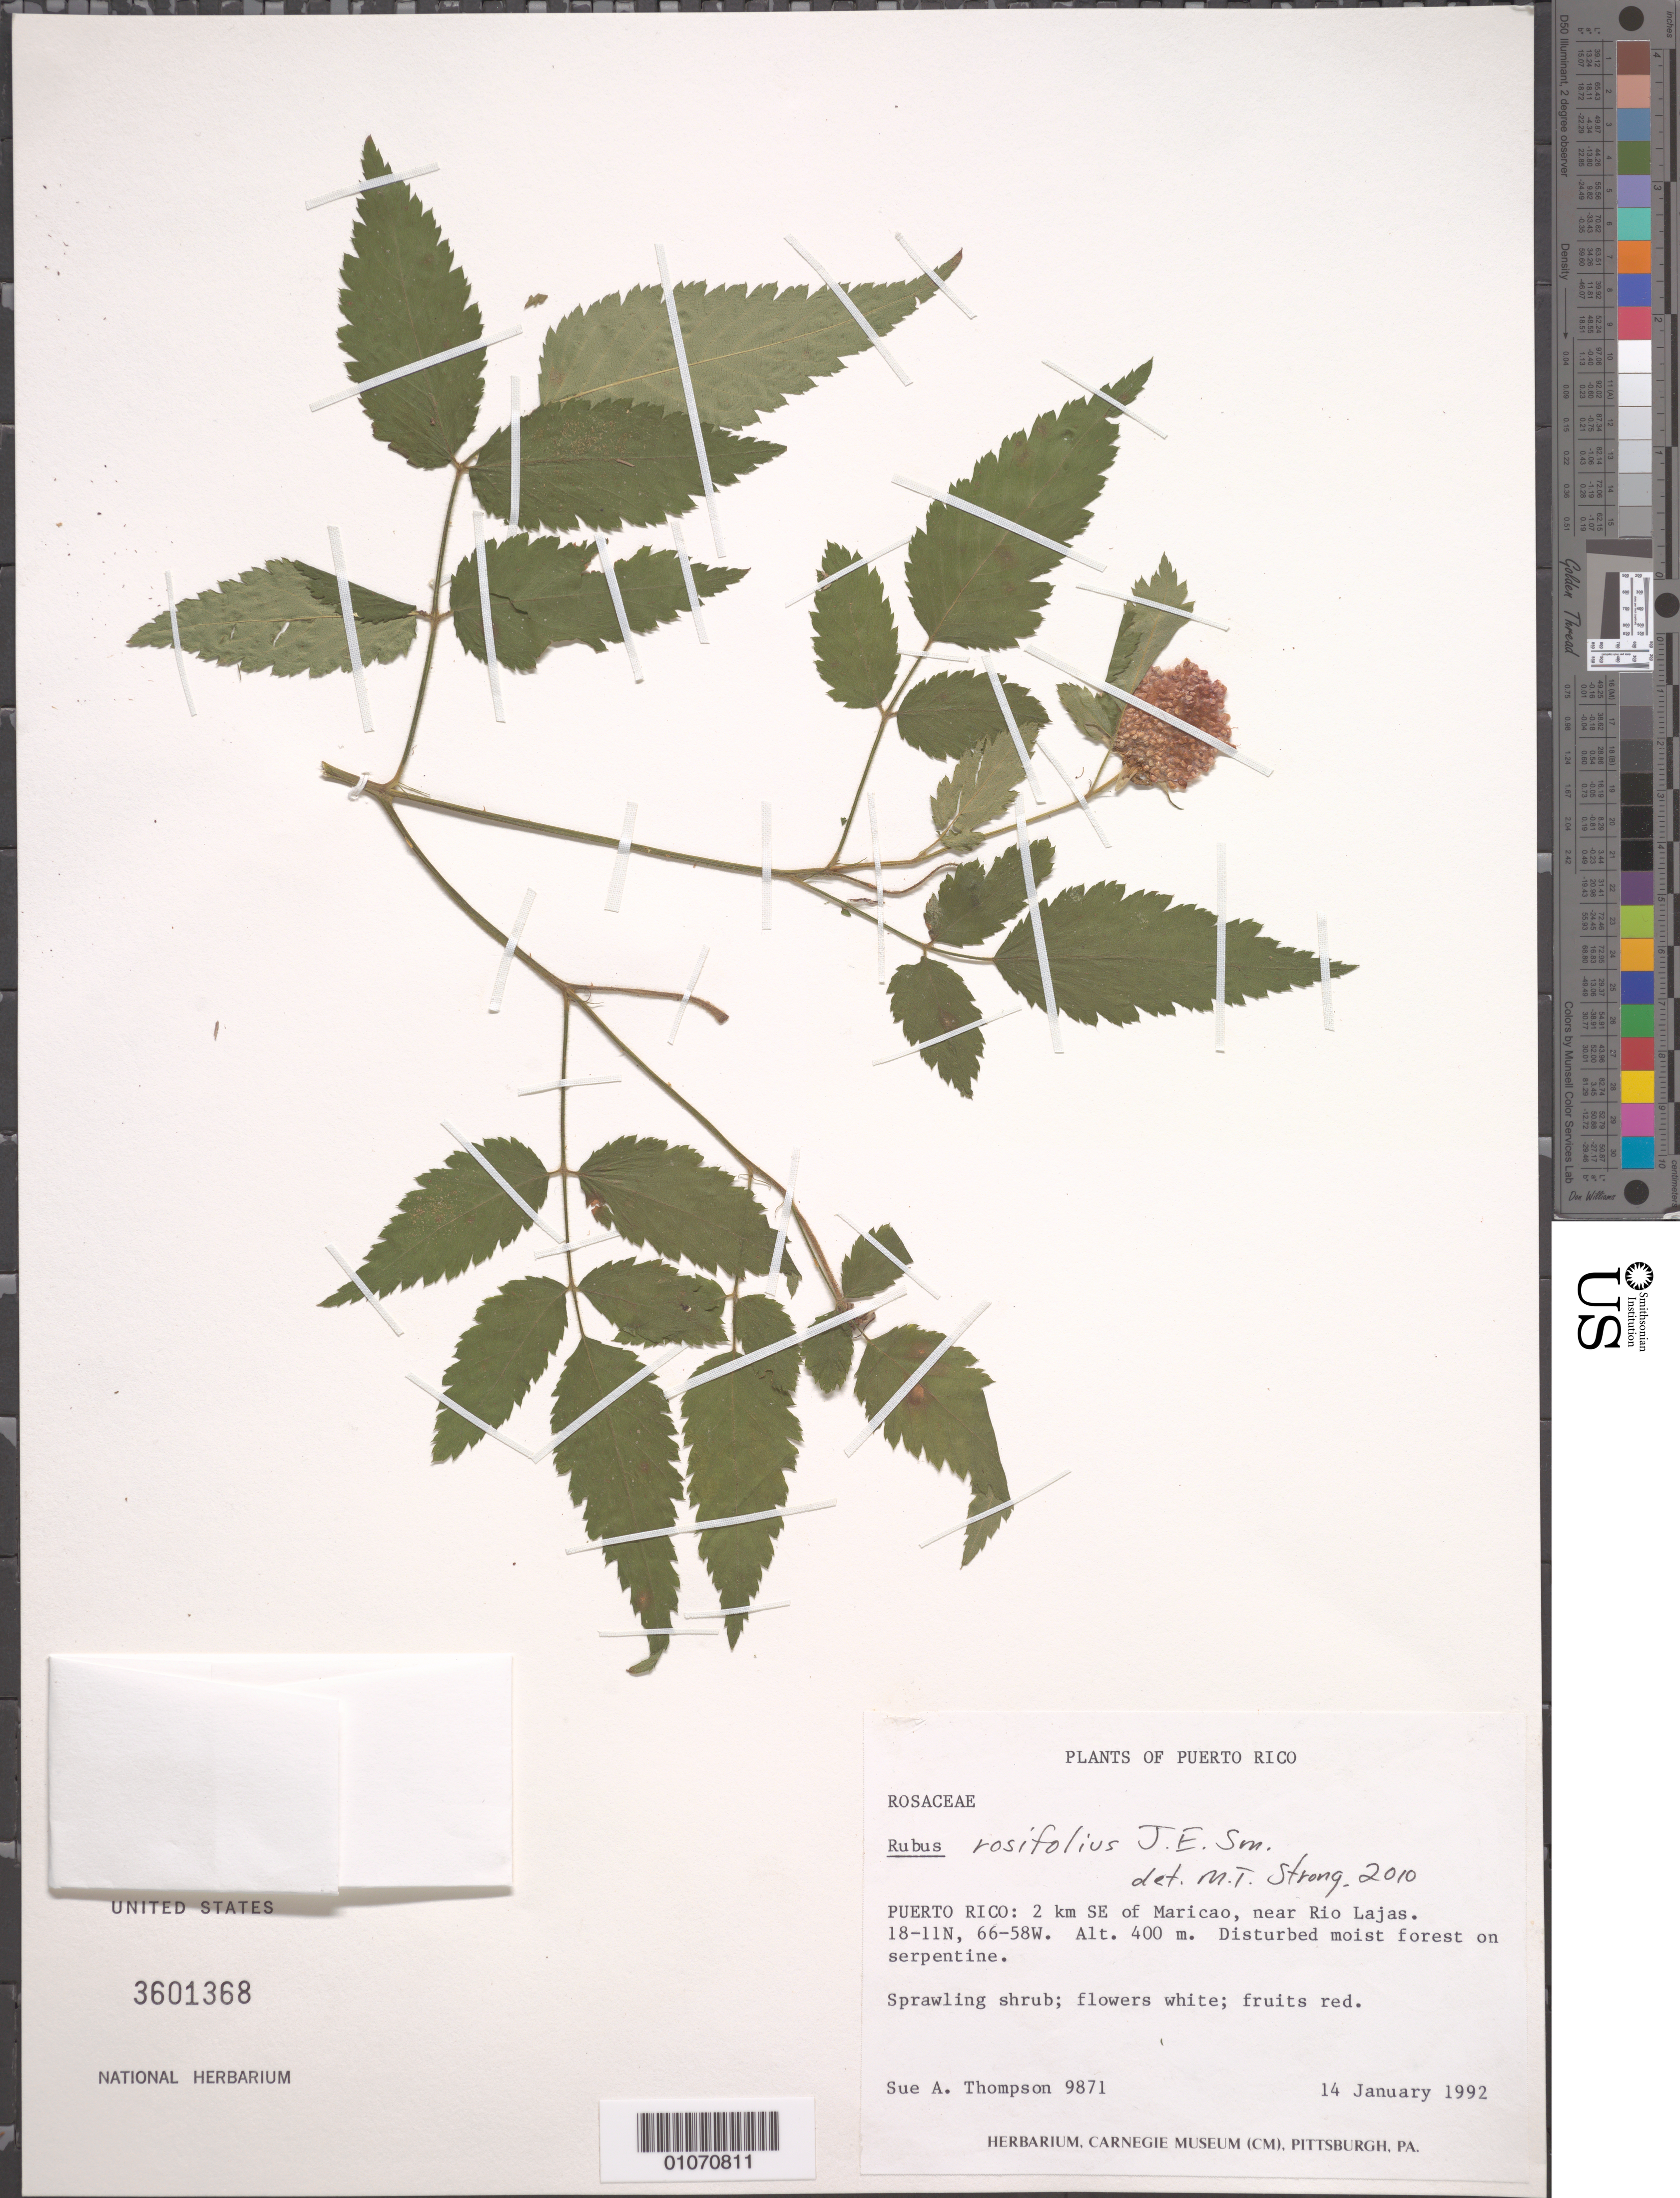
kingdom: Plantae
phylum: Tracheophyta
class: Magnoliopsida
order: Rosales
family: Rosaceae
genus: Rubus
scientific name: Rubus rosifolius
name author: Sm.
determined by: Strong, M. T., (US), Smithsonian Institution - National Museum of Natural History (UNITED STATES)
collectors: S. A. Thompson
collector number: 9871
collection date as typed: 14 Jan 1992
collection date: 1992-01-14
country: Puerto Rico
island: Puerto Rico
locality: Maricao, 2 km SE of; near Rio Lajas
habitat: Disturbed moist forest on serpentine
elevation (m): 400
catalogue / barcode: US 3601368